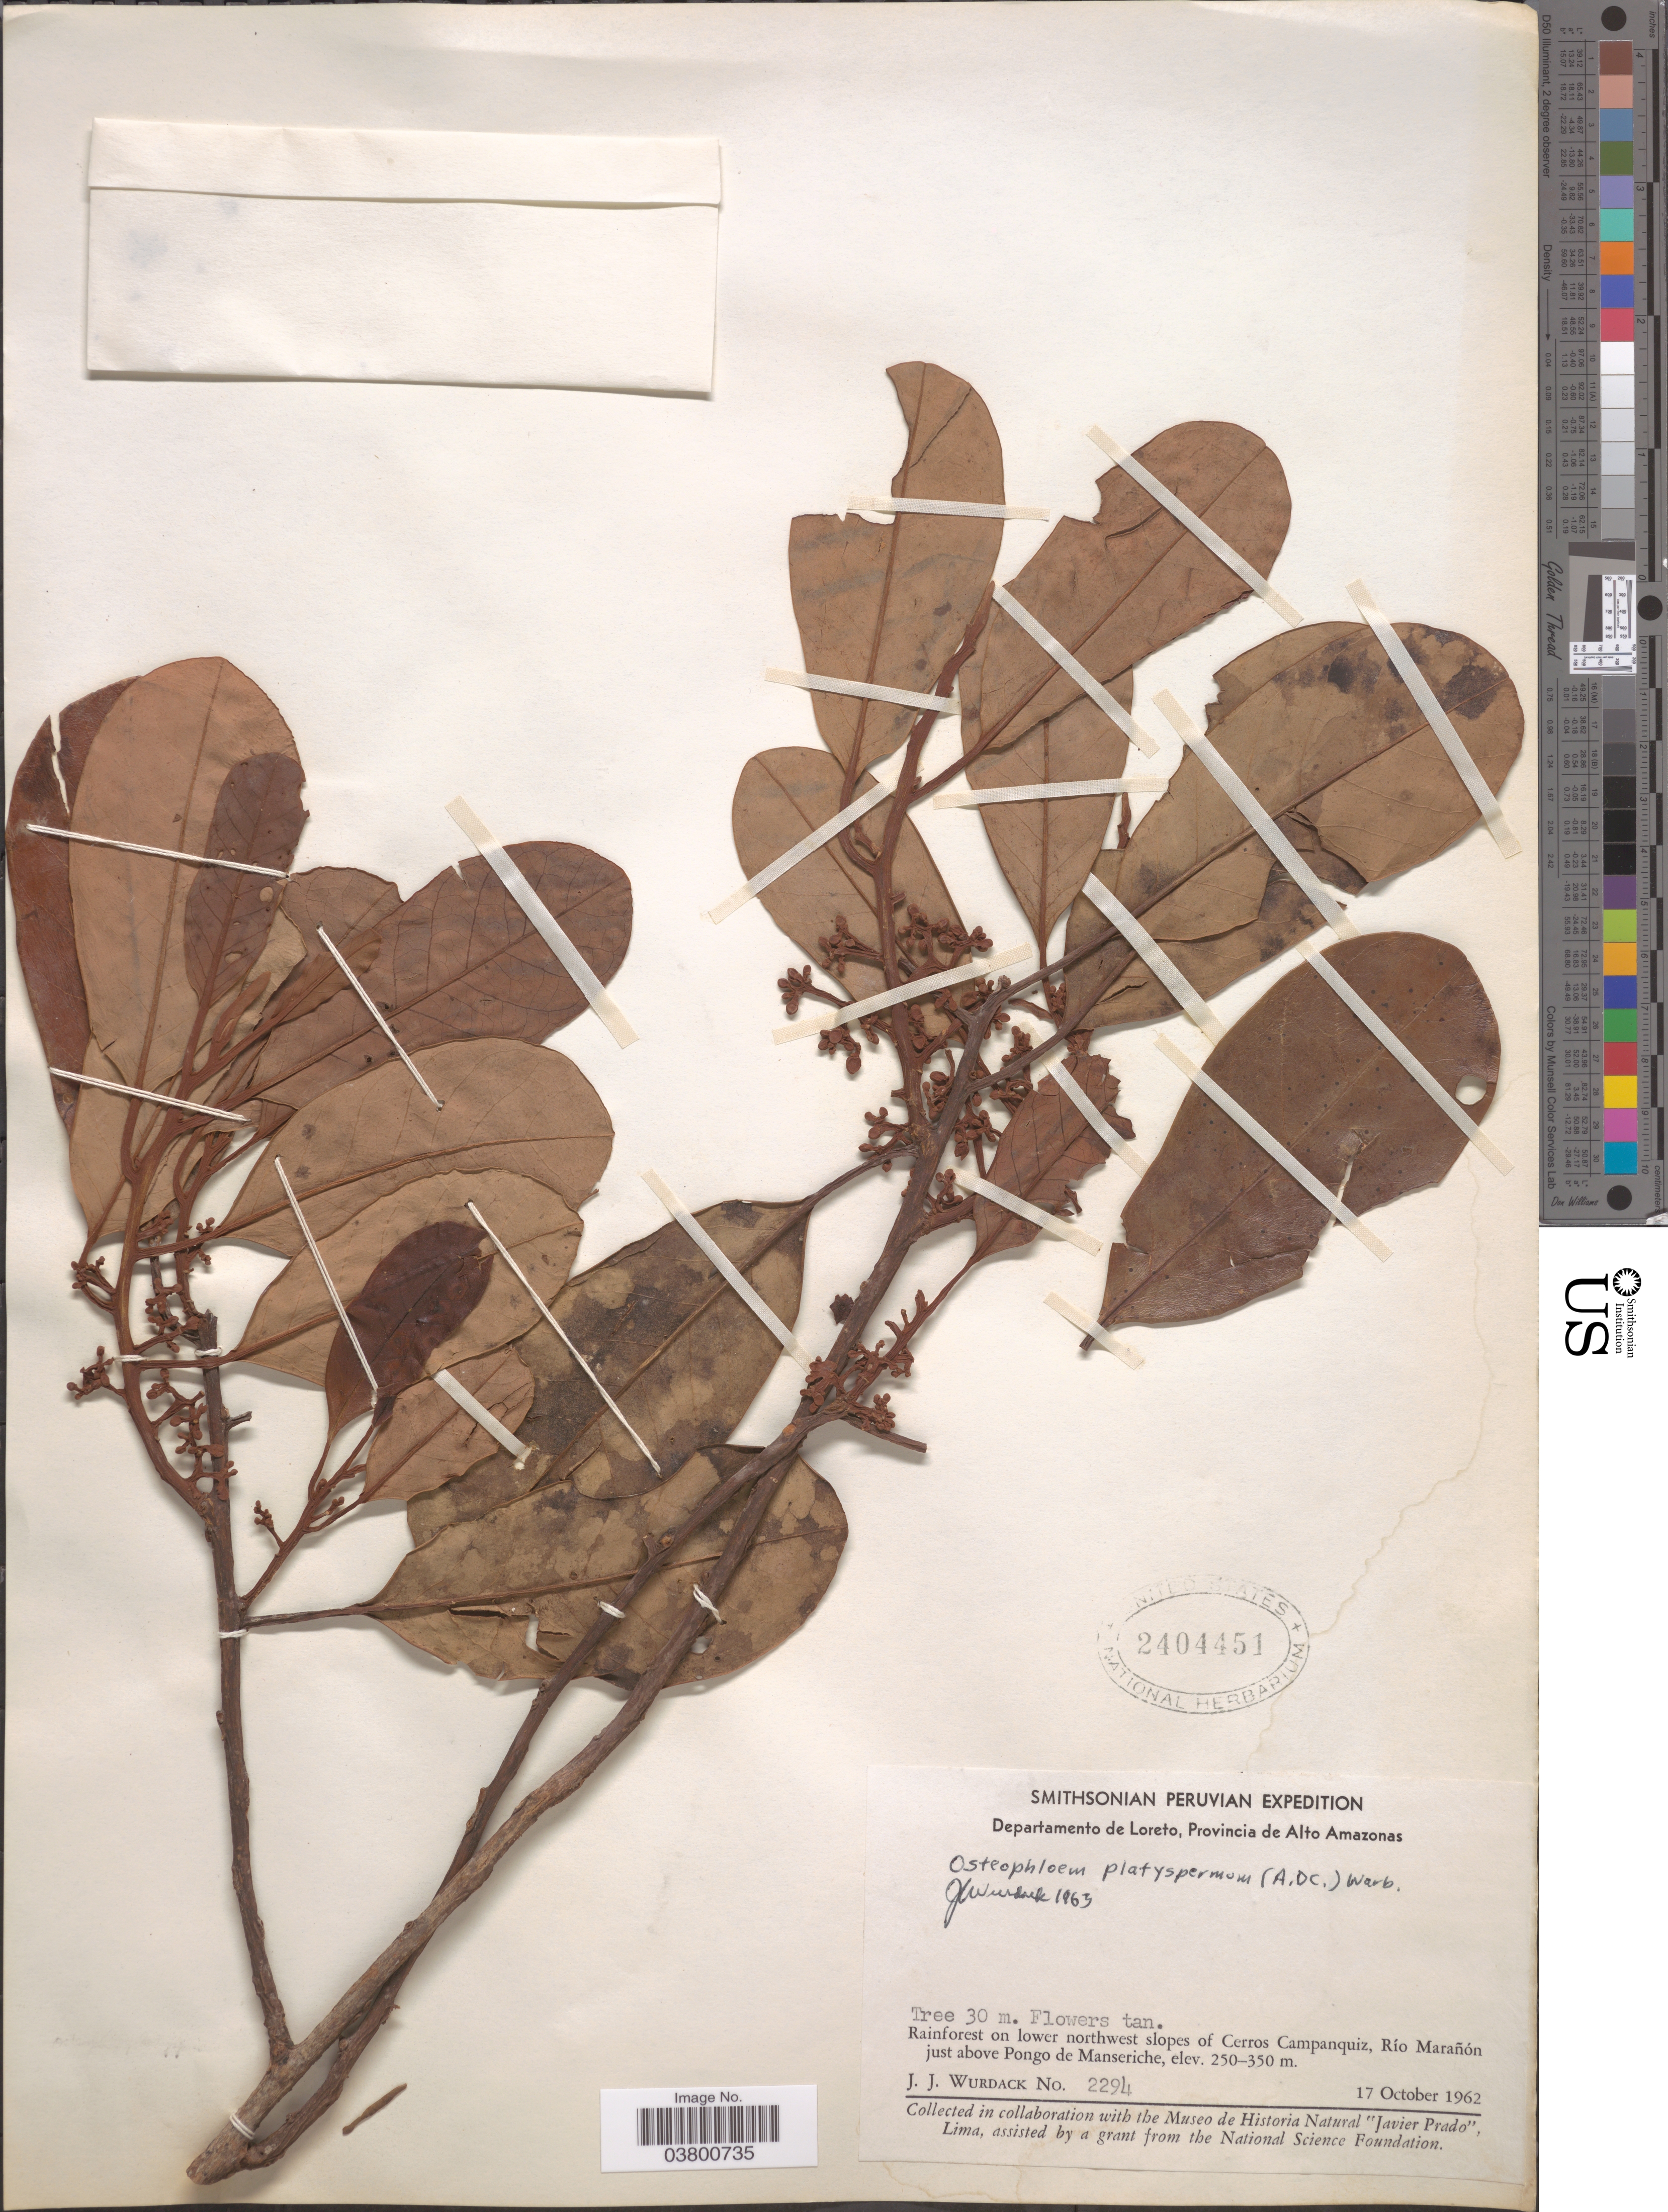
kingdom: Plantae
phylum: Tracheophyta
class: Magnoliopsida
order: Magnoliales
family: Myristicaceae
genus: Osteophloeum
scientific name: Osteophloeum platyspermum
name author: (A. DC.) Warb.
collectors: J. J. Wurdack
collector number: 2294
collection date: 1962-10-17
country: Peru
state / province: Loreto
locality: Departamento de Loreto, Provincia de Alto Amazonas. Lower northwest slopes of Cerros Campanquiz, Río Marañón just above Pongo de Manseriche.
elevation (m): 250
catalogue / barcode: US 2404451